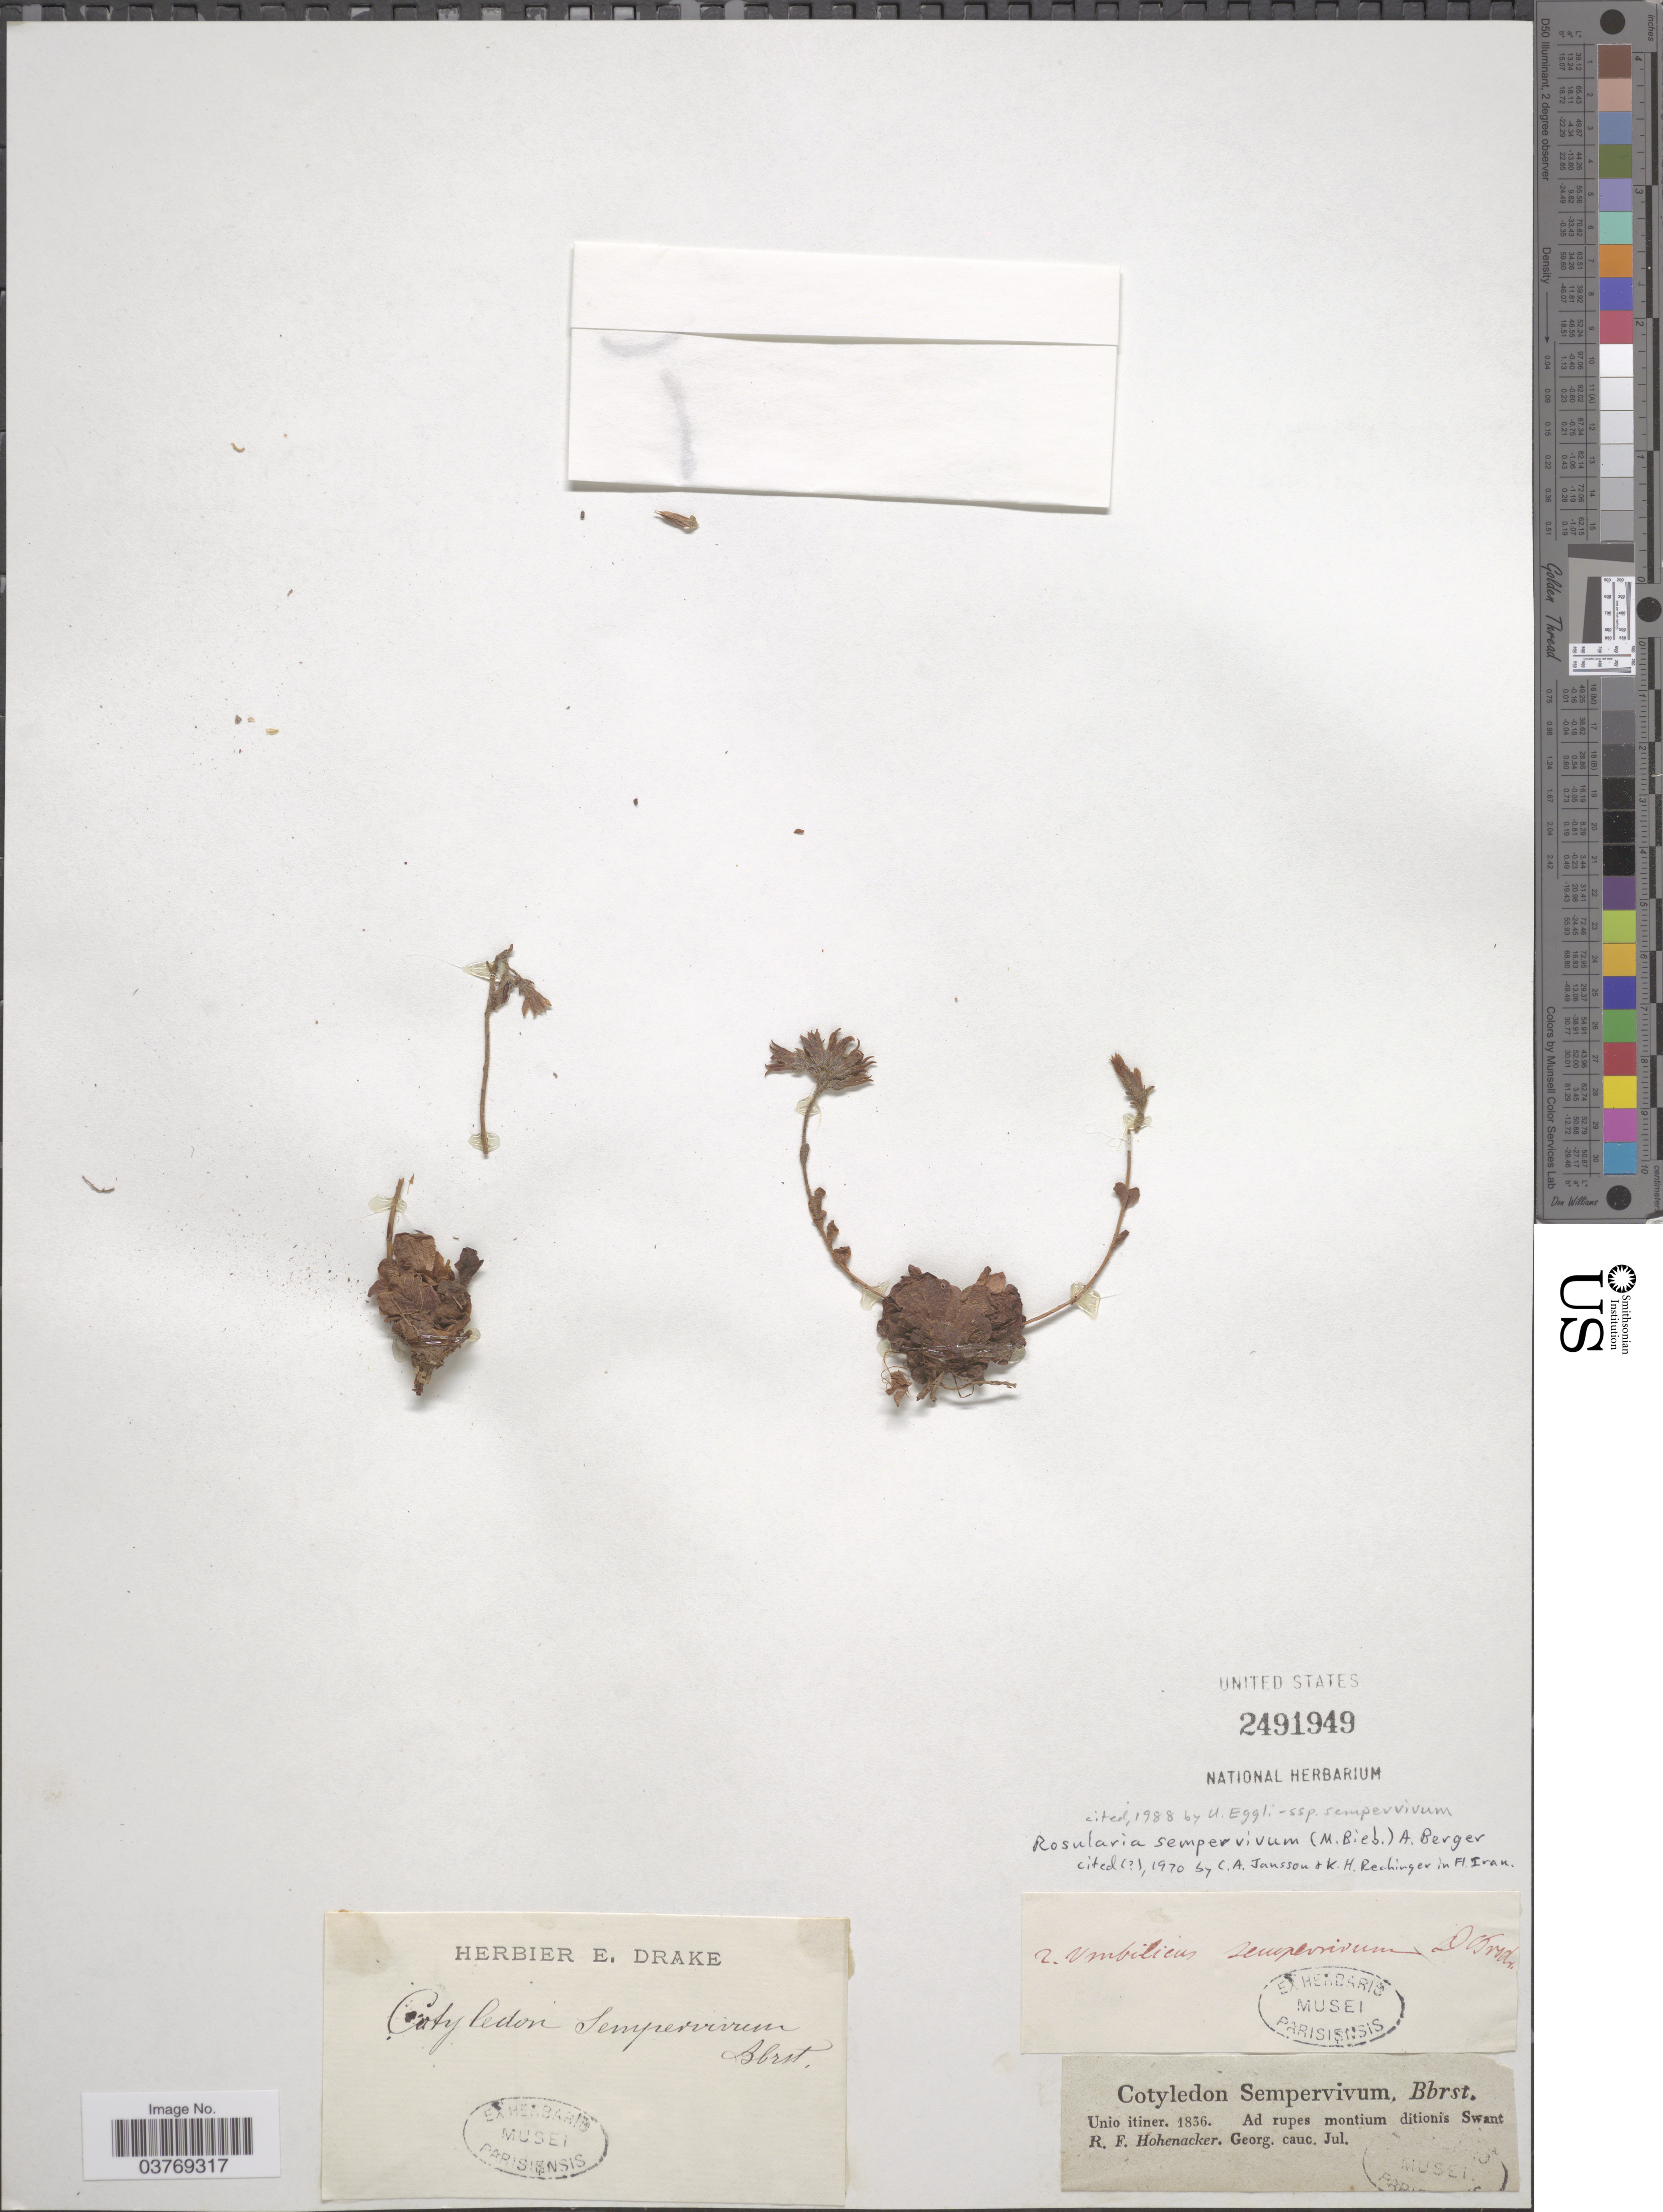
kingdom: Plantae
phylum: Tracheophyta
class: Magnoliopsida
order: Saxifragales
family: Crassulaceae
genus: Rosularia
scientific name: Rosularia sempervivum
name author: (M. Bieb.) A. Berger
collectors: R. F. Hohenacker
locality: Ad rupes montium ditiones Swant.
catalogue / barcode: US 2491949